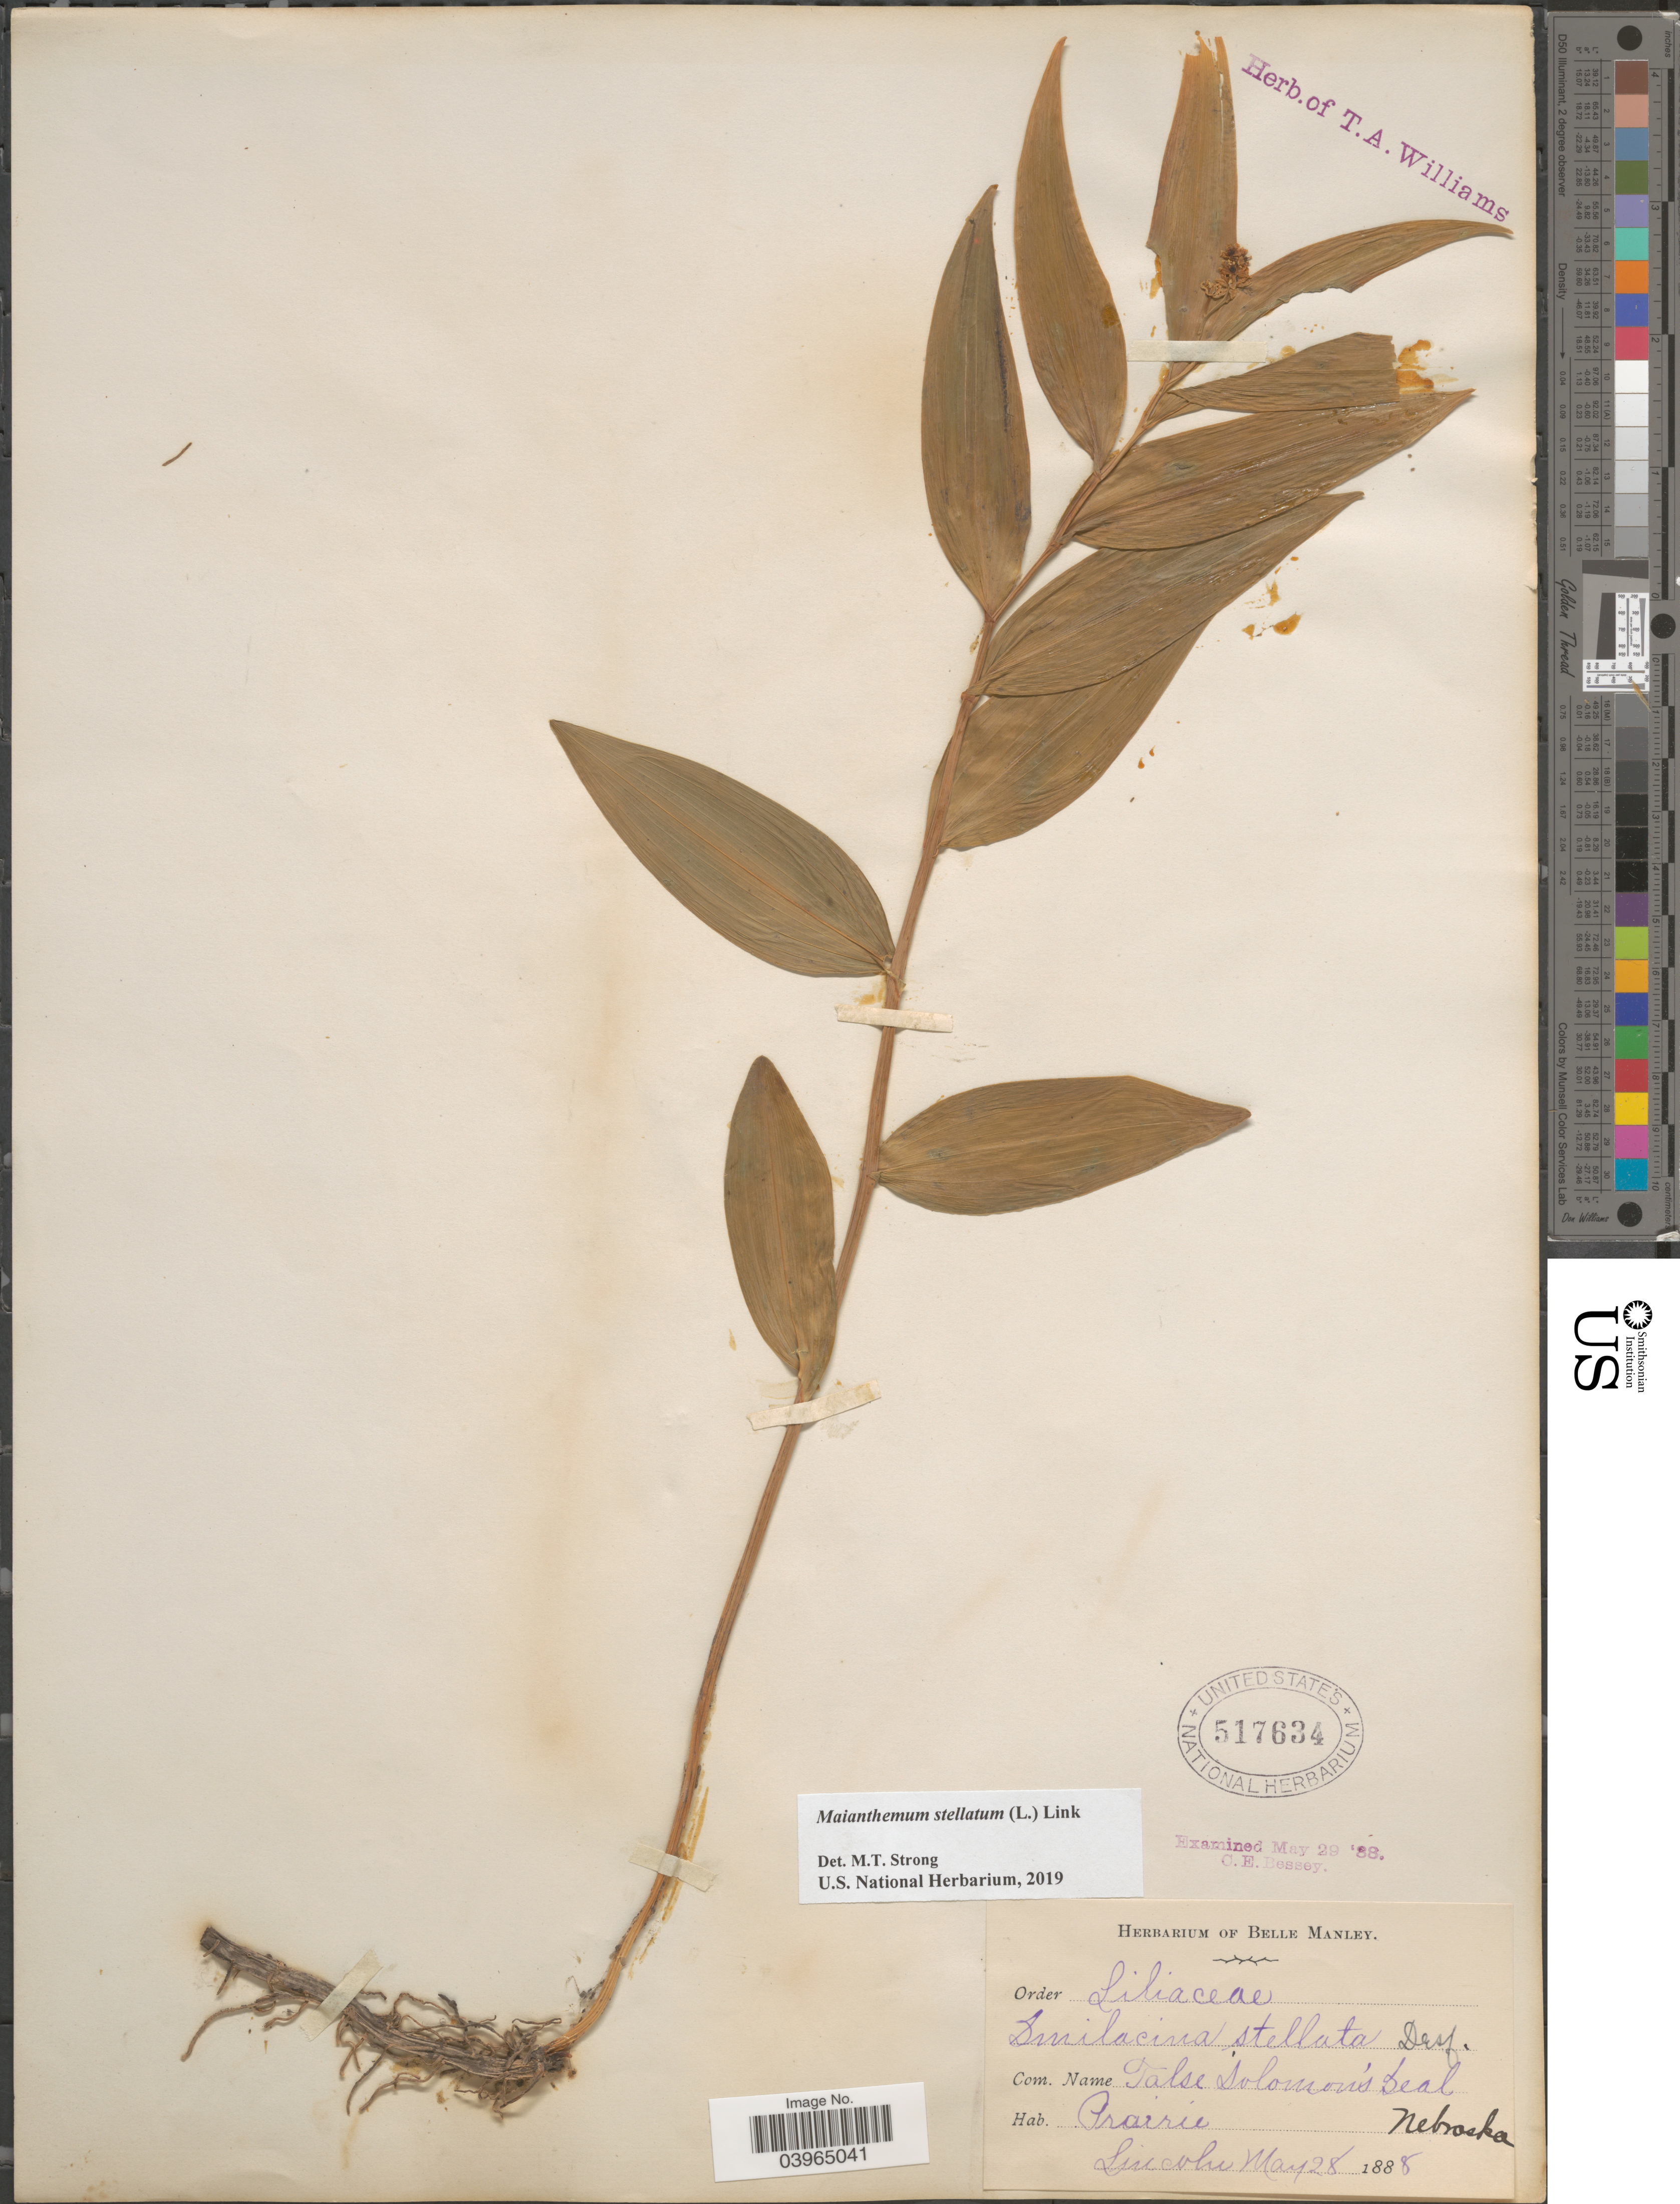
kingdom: Plantae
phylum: Tracheophyta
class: Liliopsida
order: Asparagales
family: Asparagaceae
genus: Maianthemum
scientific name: Maianthemum stellatum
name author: (L.) Link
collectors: ex herb. of Belle Manley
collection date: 1888-05-28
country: United States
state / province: Nebraska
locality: Prairie. Lincoln.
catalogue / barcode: US 517634